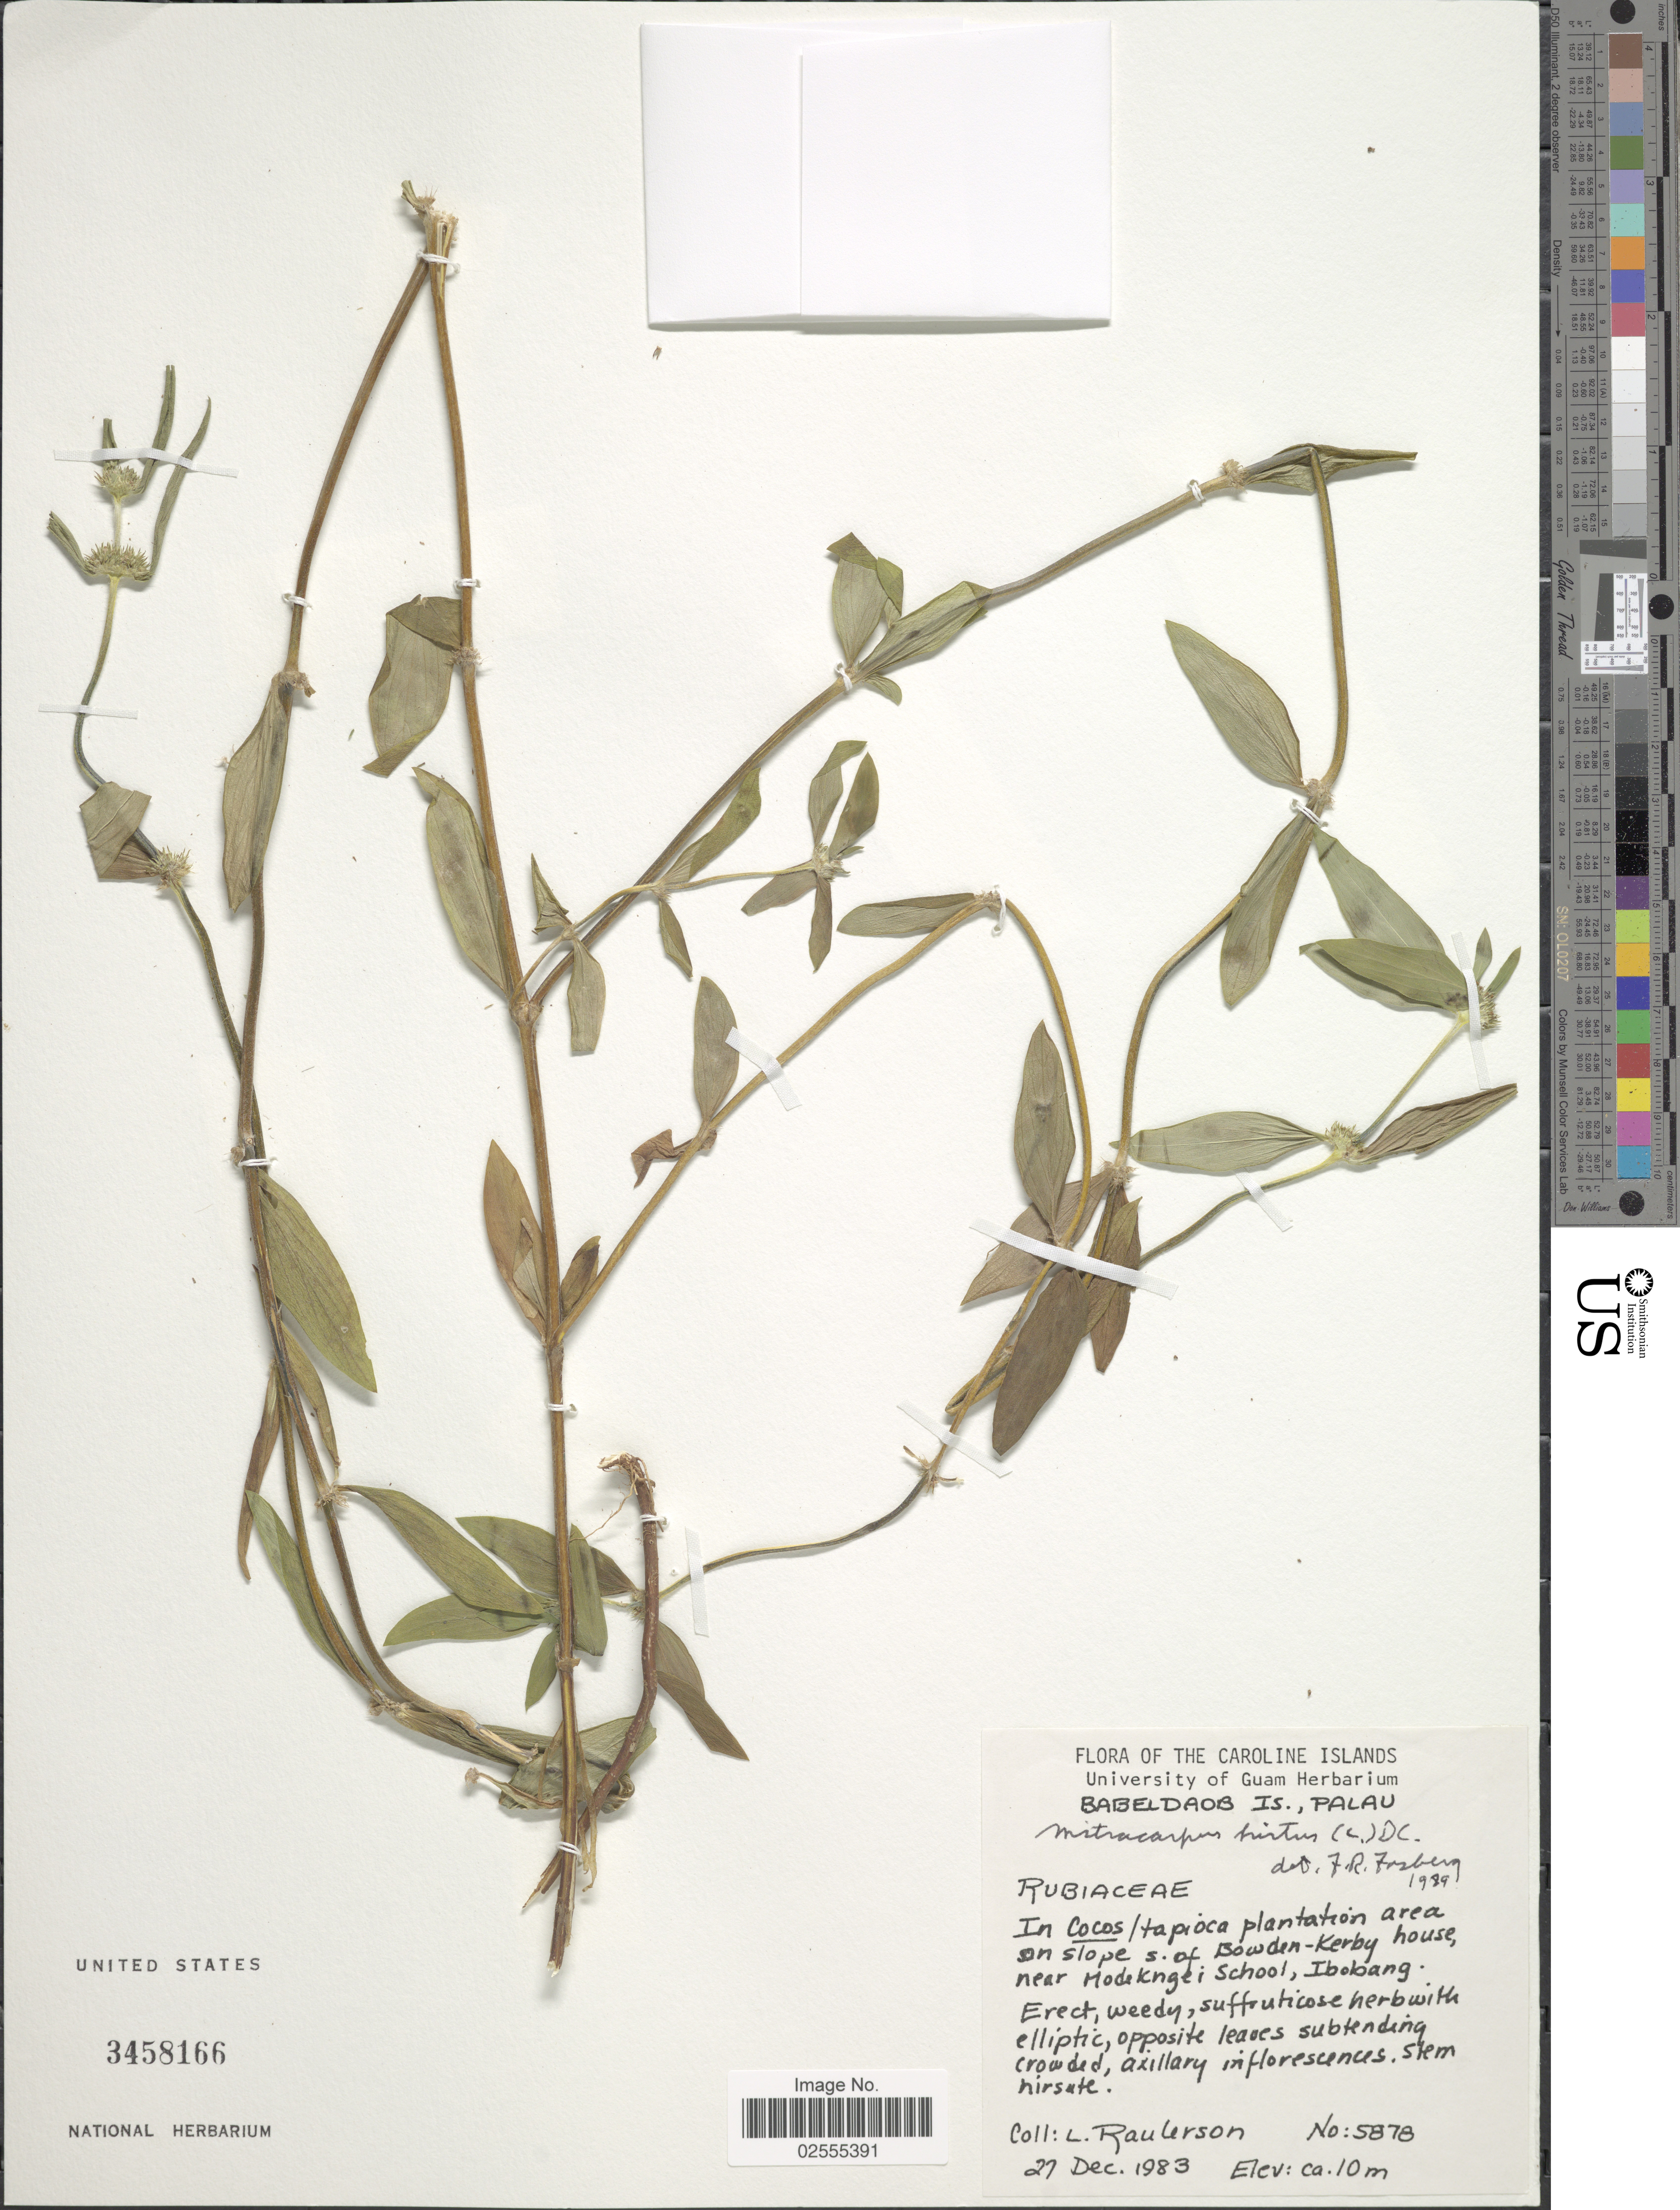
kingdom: Plantae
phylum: Tracheophyta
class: Magnoliopsida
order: Gentianales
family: Rubiaceae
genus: Mitracarpus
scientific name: Mitracarpus hirtus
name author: (L.) DC.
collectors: L. Raulerson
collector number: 5878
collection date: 1983-12-27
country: Palau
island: Babeldaob [Babelthuap]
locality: Babeldaob Is. In Cocos/tapioca plantation area on slope s. of Bowden-Kerby house near Modekngei School, Ibobang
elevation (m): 10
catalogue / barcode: US 3458166